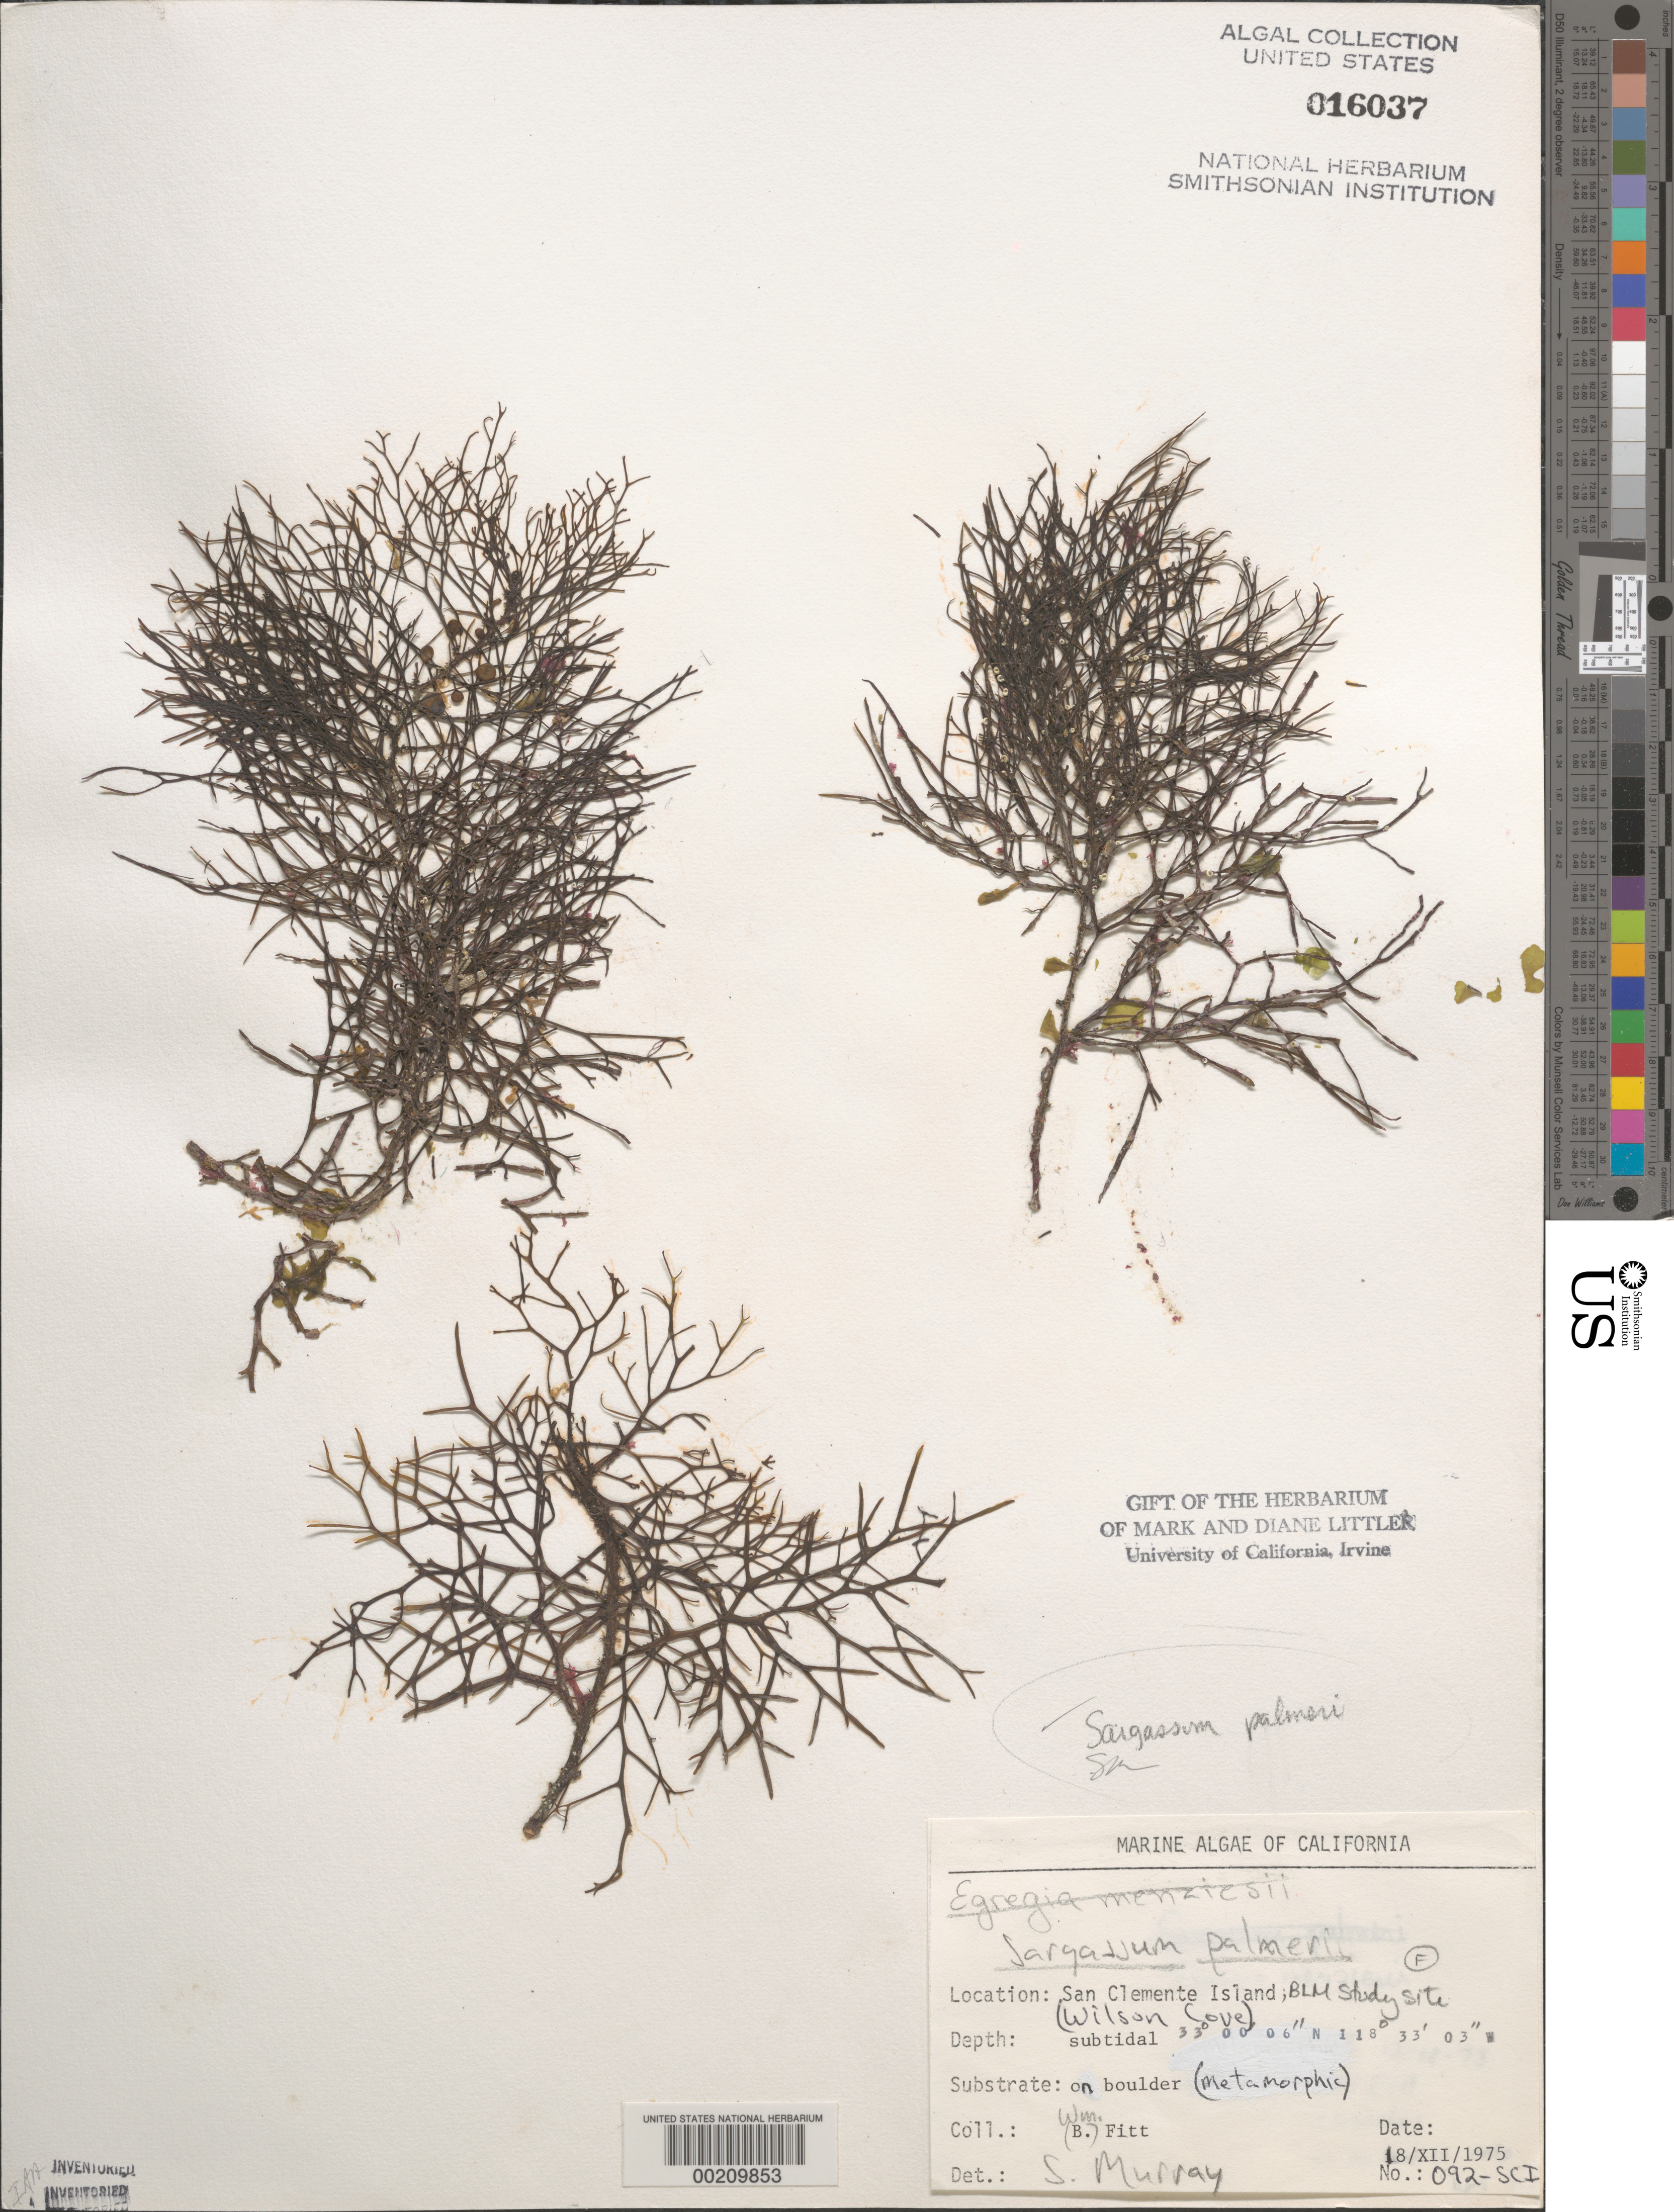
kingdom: Chromista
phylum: Ochrophyta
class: Phaeophyceae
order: Fucales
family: Sargassaceae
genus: Sargassum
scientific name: Sargassum palmeri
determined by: Murray, S. N.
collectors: W. Fitt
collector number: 092-sci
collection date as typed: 18 Dec 1975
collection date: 1975-12-18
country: United States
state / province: California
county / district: Los Angeles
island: San Clemente Island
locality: Wilson Cove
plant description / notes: BLM-SOCALBIGHT Rocky Intertidal Survey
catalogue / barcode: US 16037